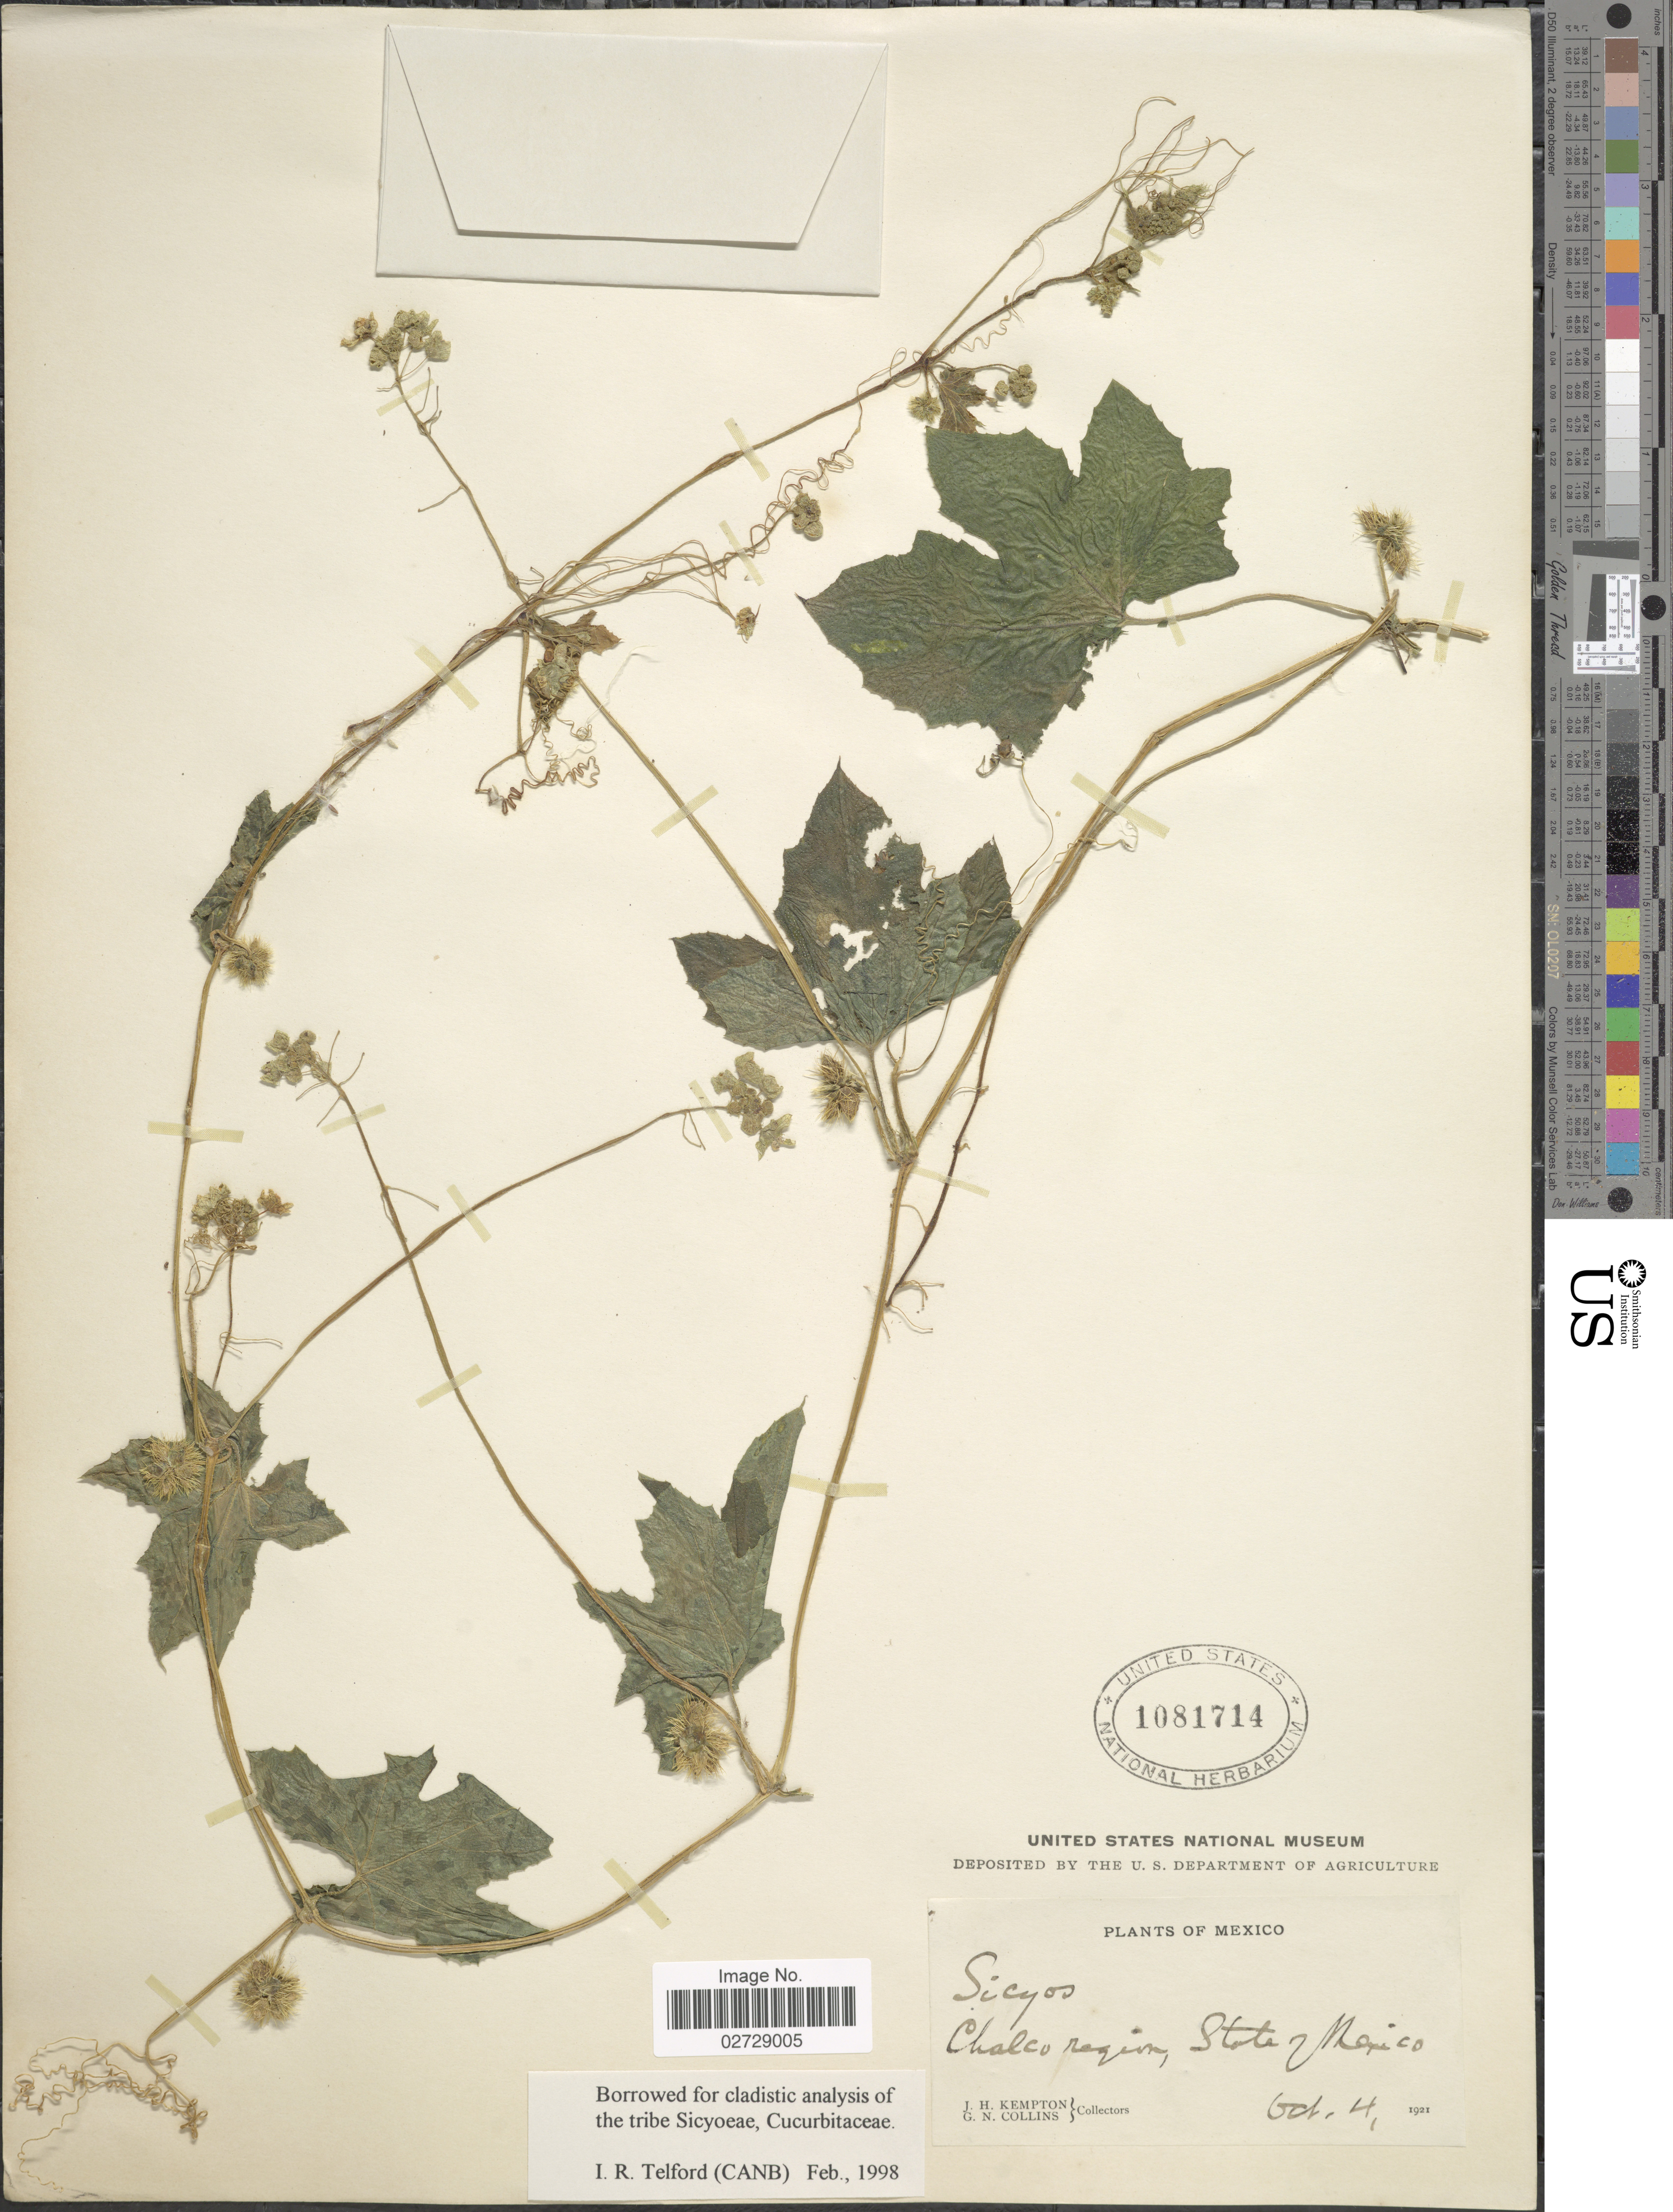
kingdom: Plantae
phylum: Tracheophyta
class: Magnoliopsida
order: Cucurbitales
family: Cucurbitaceae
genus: Sicyos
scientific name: Sicyos sp.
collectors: J. H. Kempton & G. Collins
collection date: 1921-10-04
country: Mexico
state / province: México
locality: Chalco region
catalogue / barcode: US 1081714